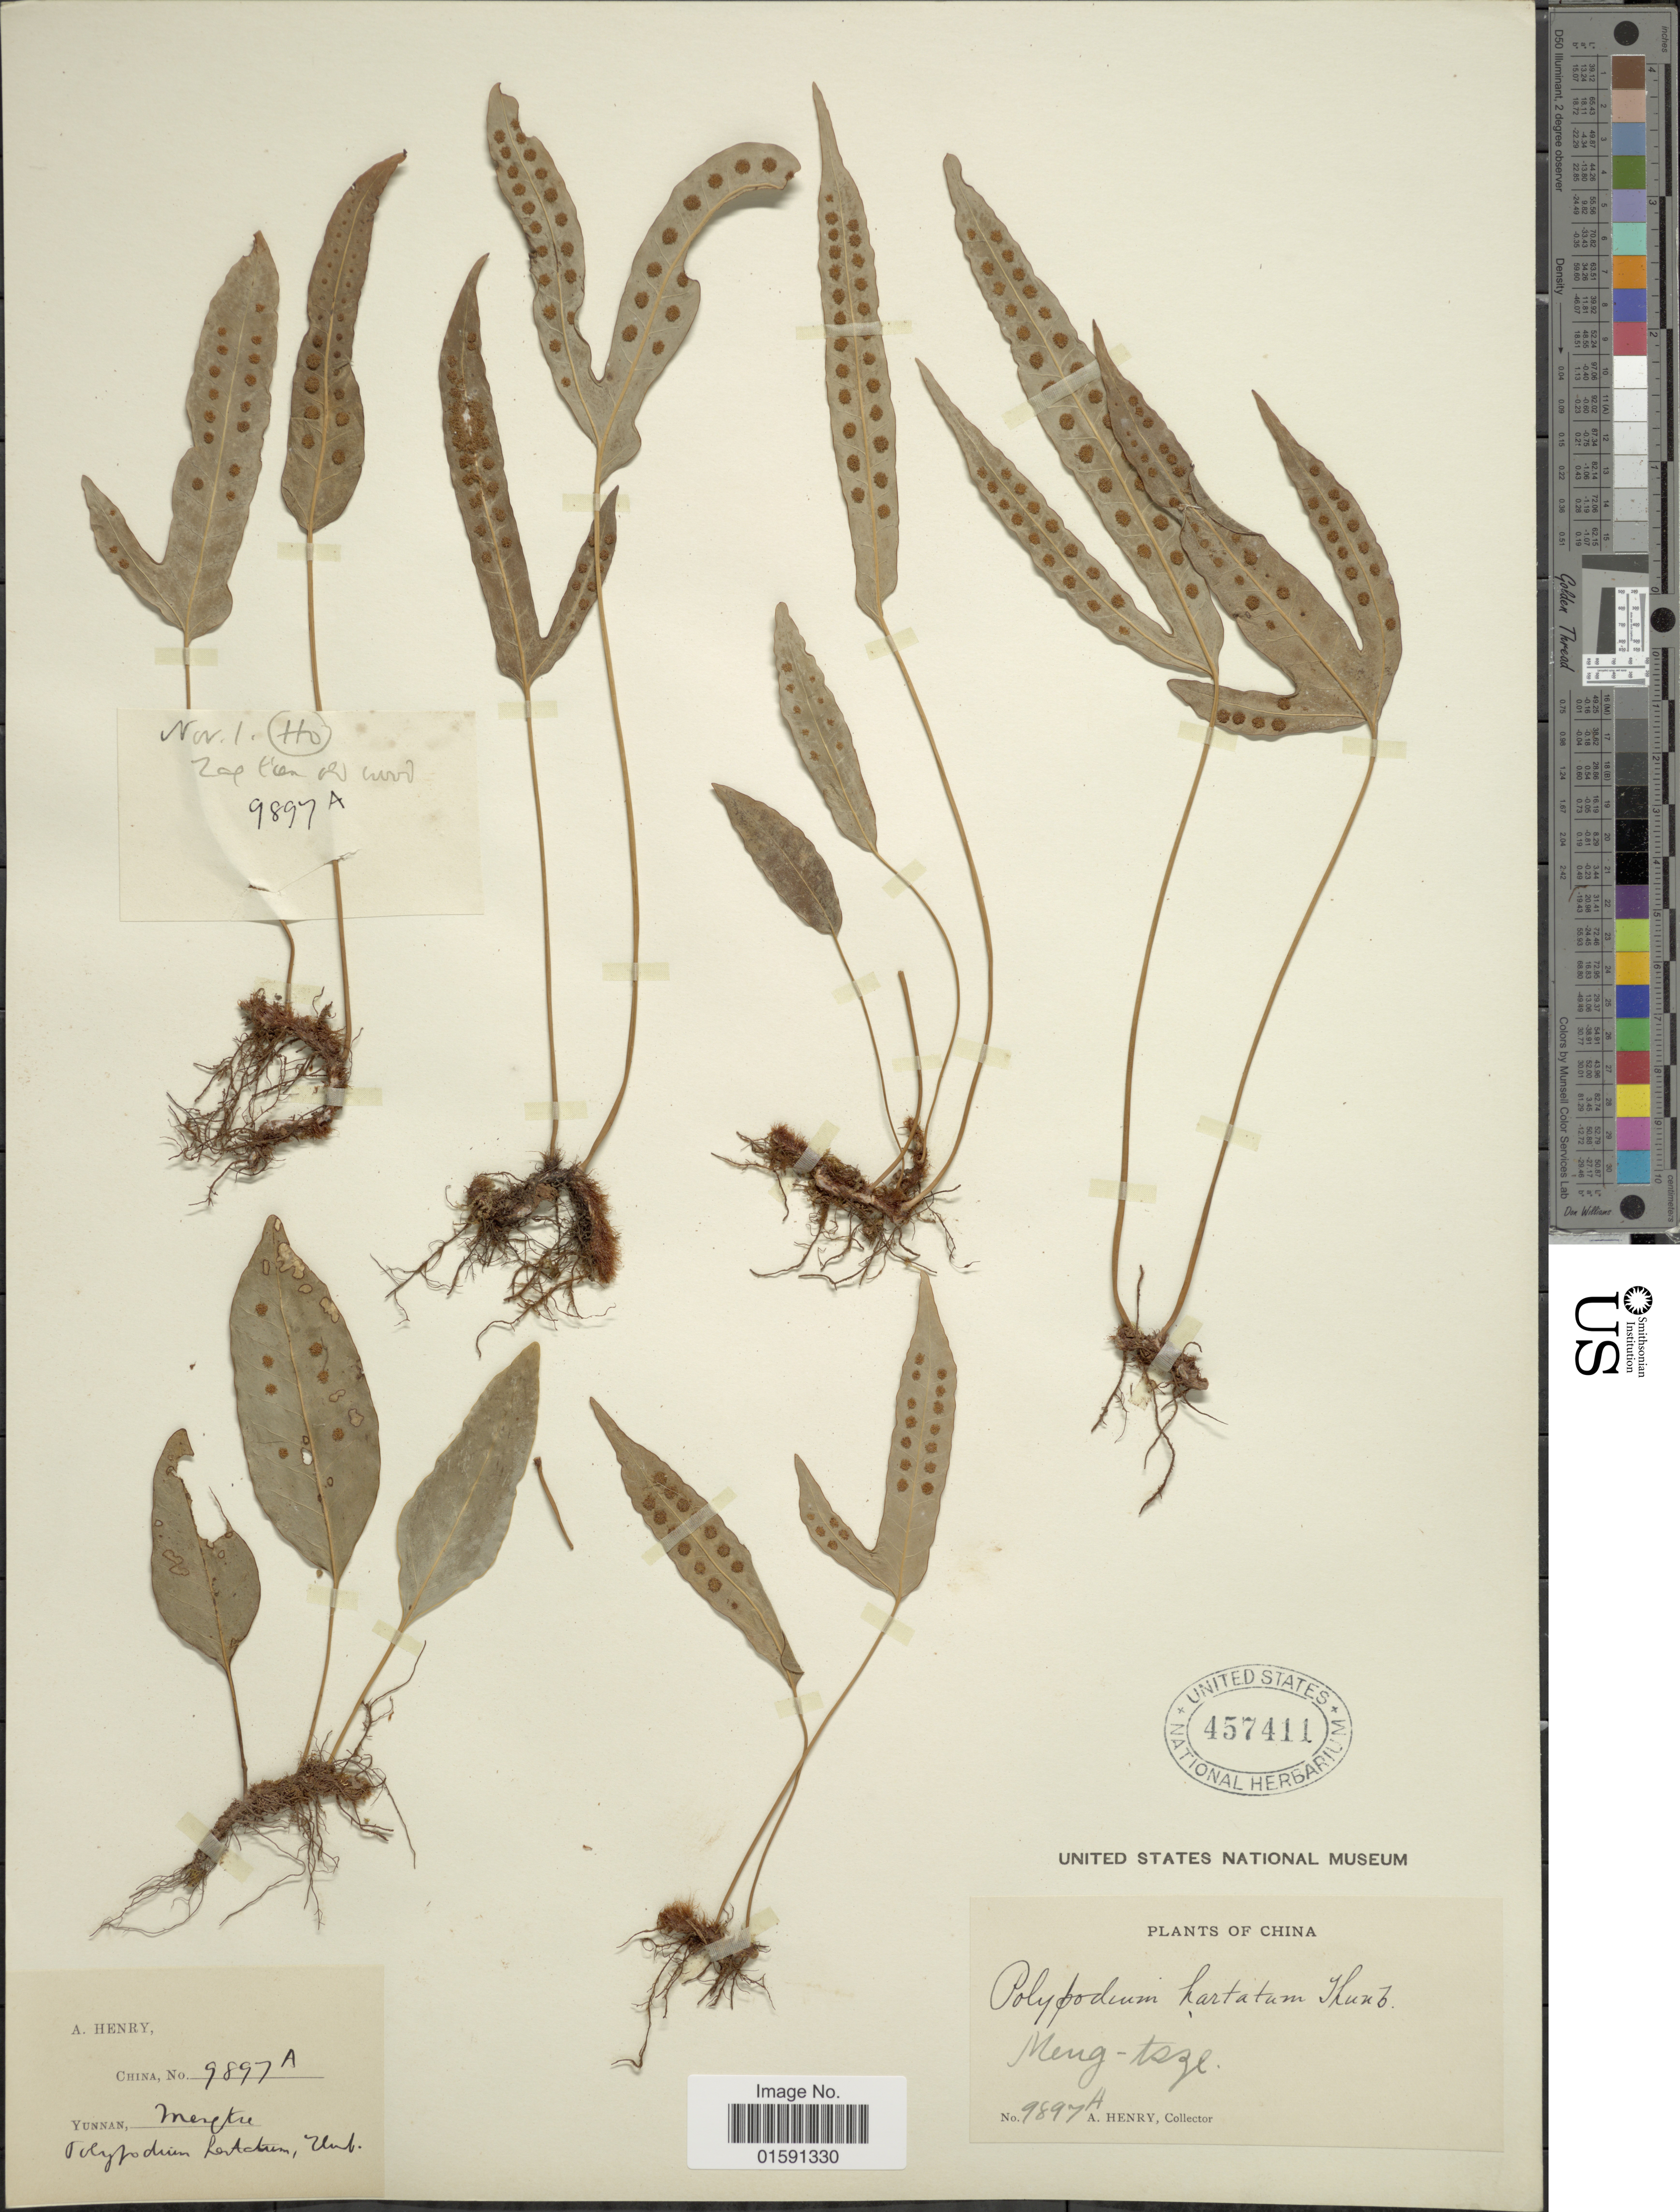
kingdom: Plantae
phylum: Tracheophyta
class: Polypodiopsida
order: Polypodiales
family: Polypodiaceae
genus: Selliguea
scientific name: Selliguea hastata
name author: (Thunb.) Fraser-Jenk.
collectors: A. Henry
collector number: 9897 A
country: China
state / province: Yunnan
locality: Mengtze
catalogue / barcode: US 457411